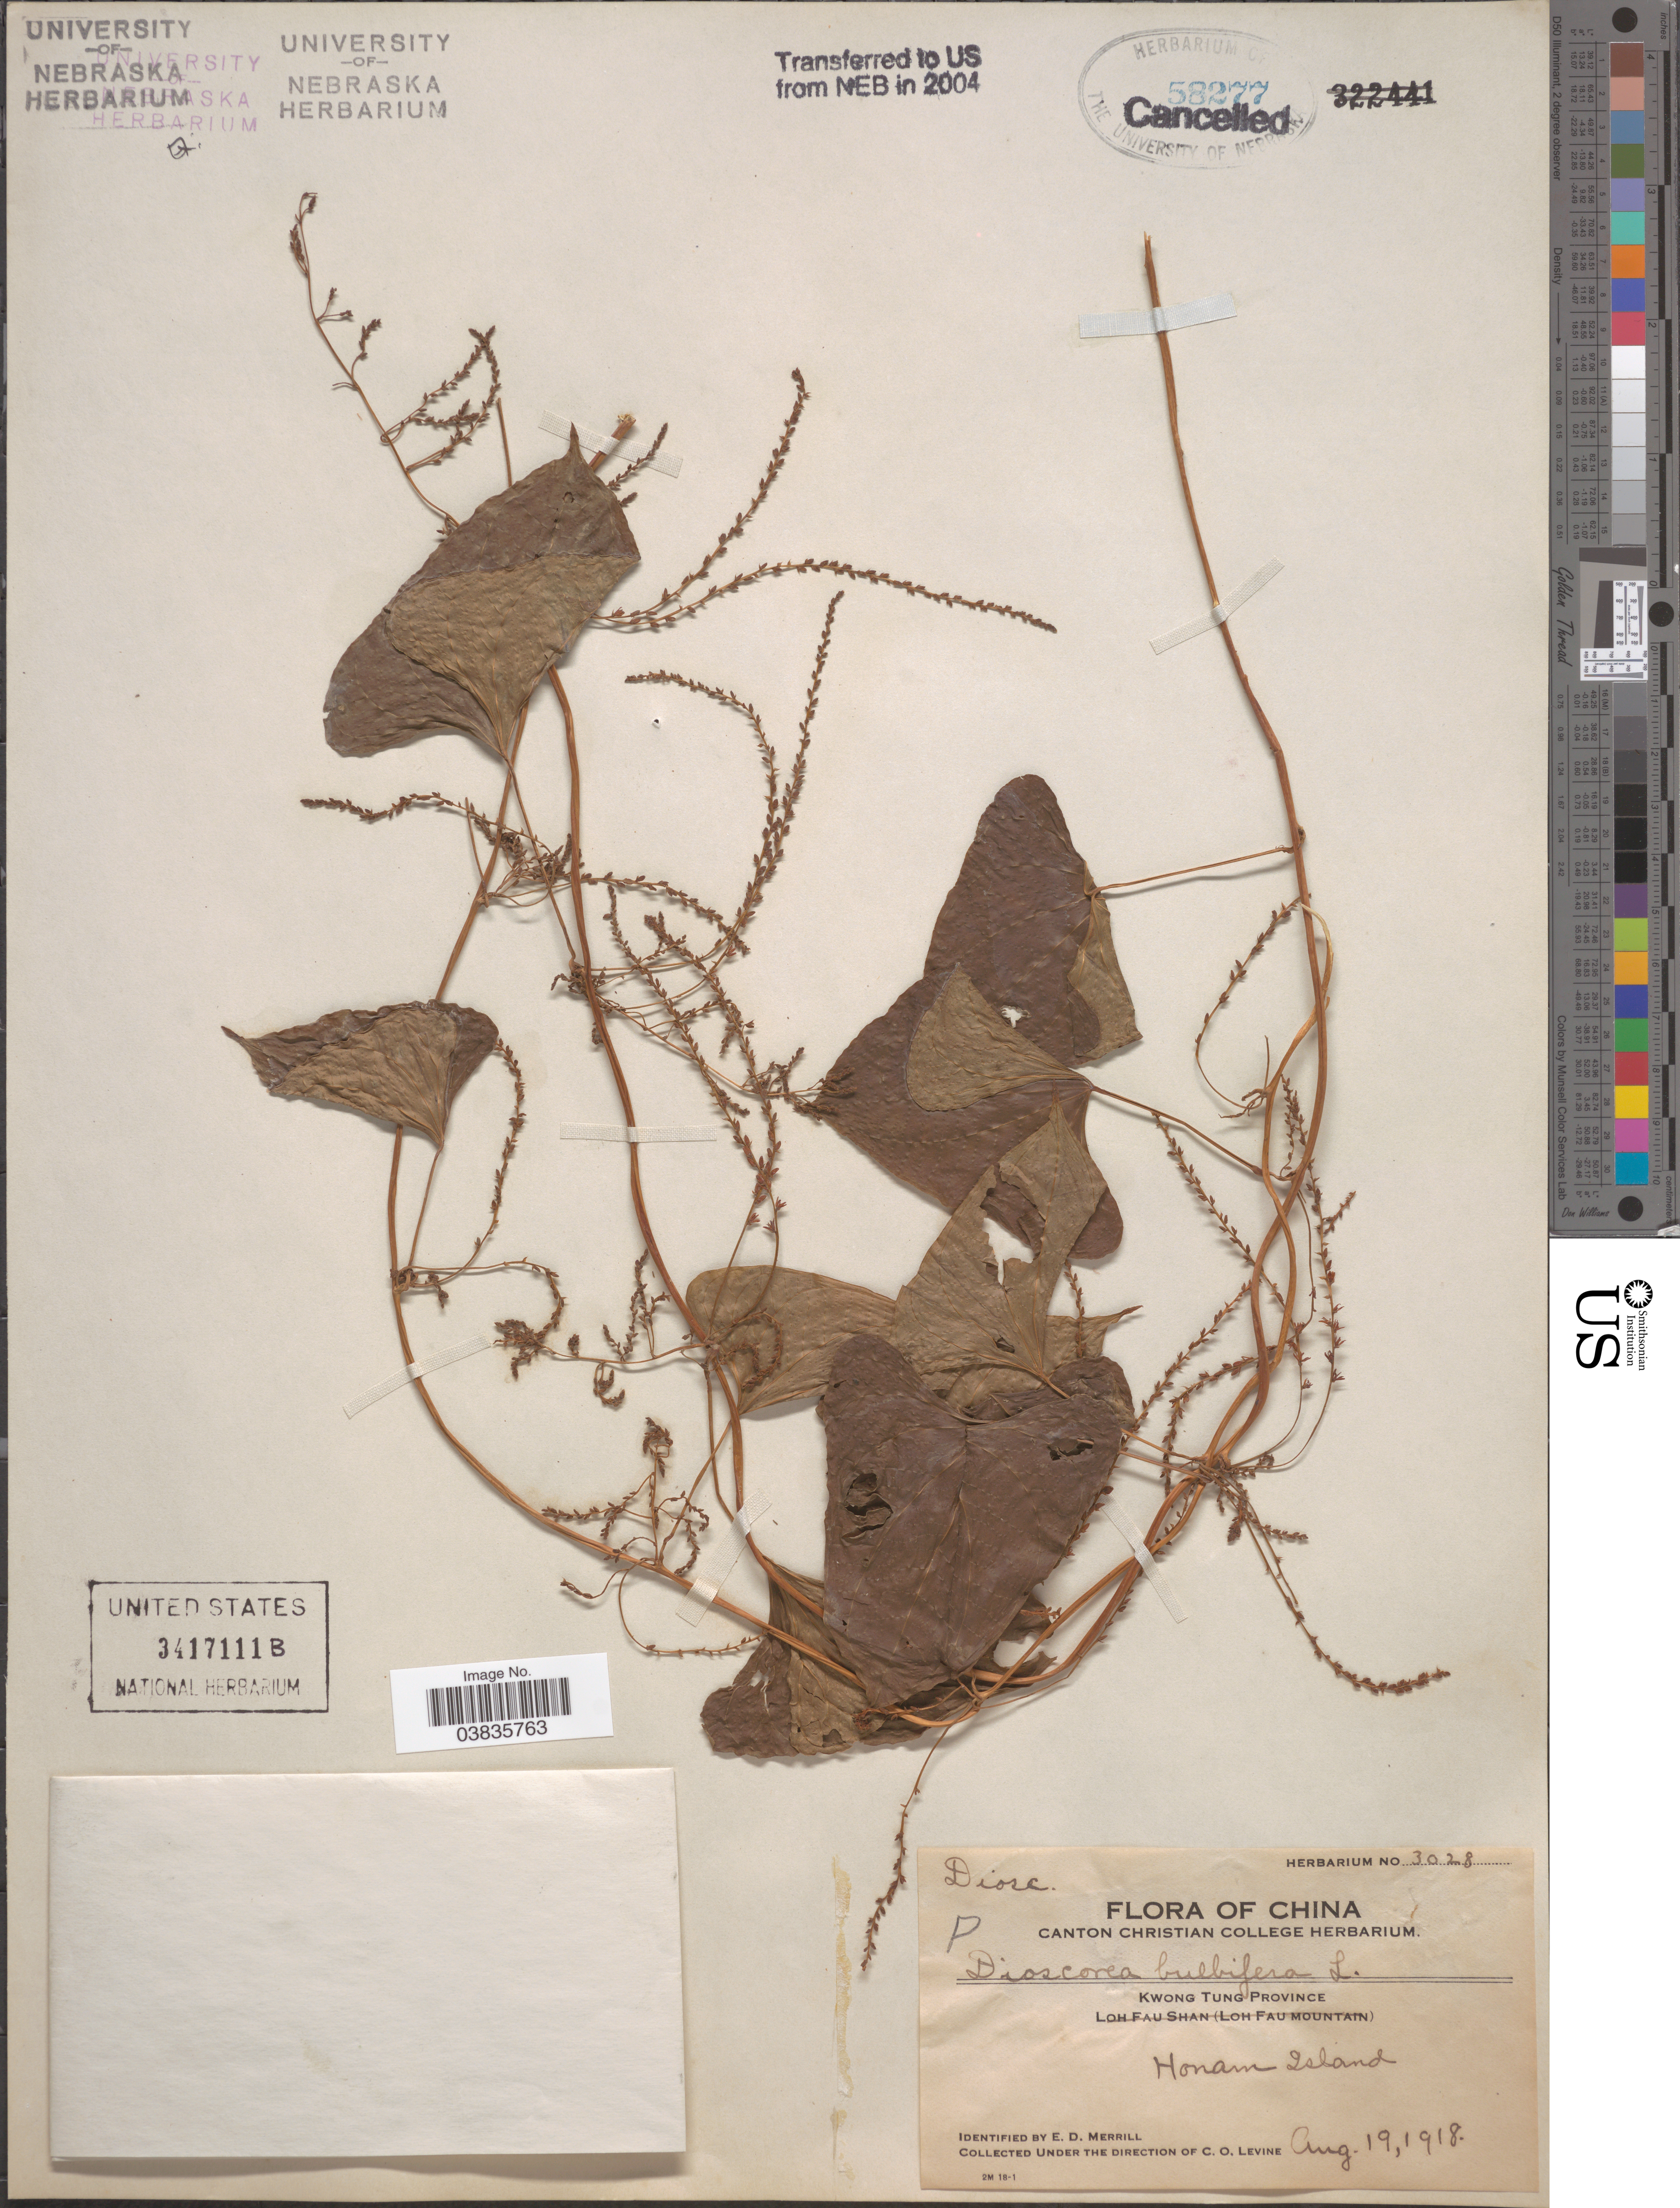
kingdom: Plantae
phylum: Tracheophyta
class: Liliopsida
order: Dioscoreales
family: Dioscoreaceae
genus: Dioscorea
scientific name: Dioscorea bulbifera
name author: L.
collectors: C. O. Levine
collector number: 3028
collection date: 1918-08-19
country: China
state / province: Guangdong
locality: Kwong Tung Province. Honam Island.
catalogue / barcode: US 3417111B